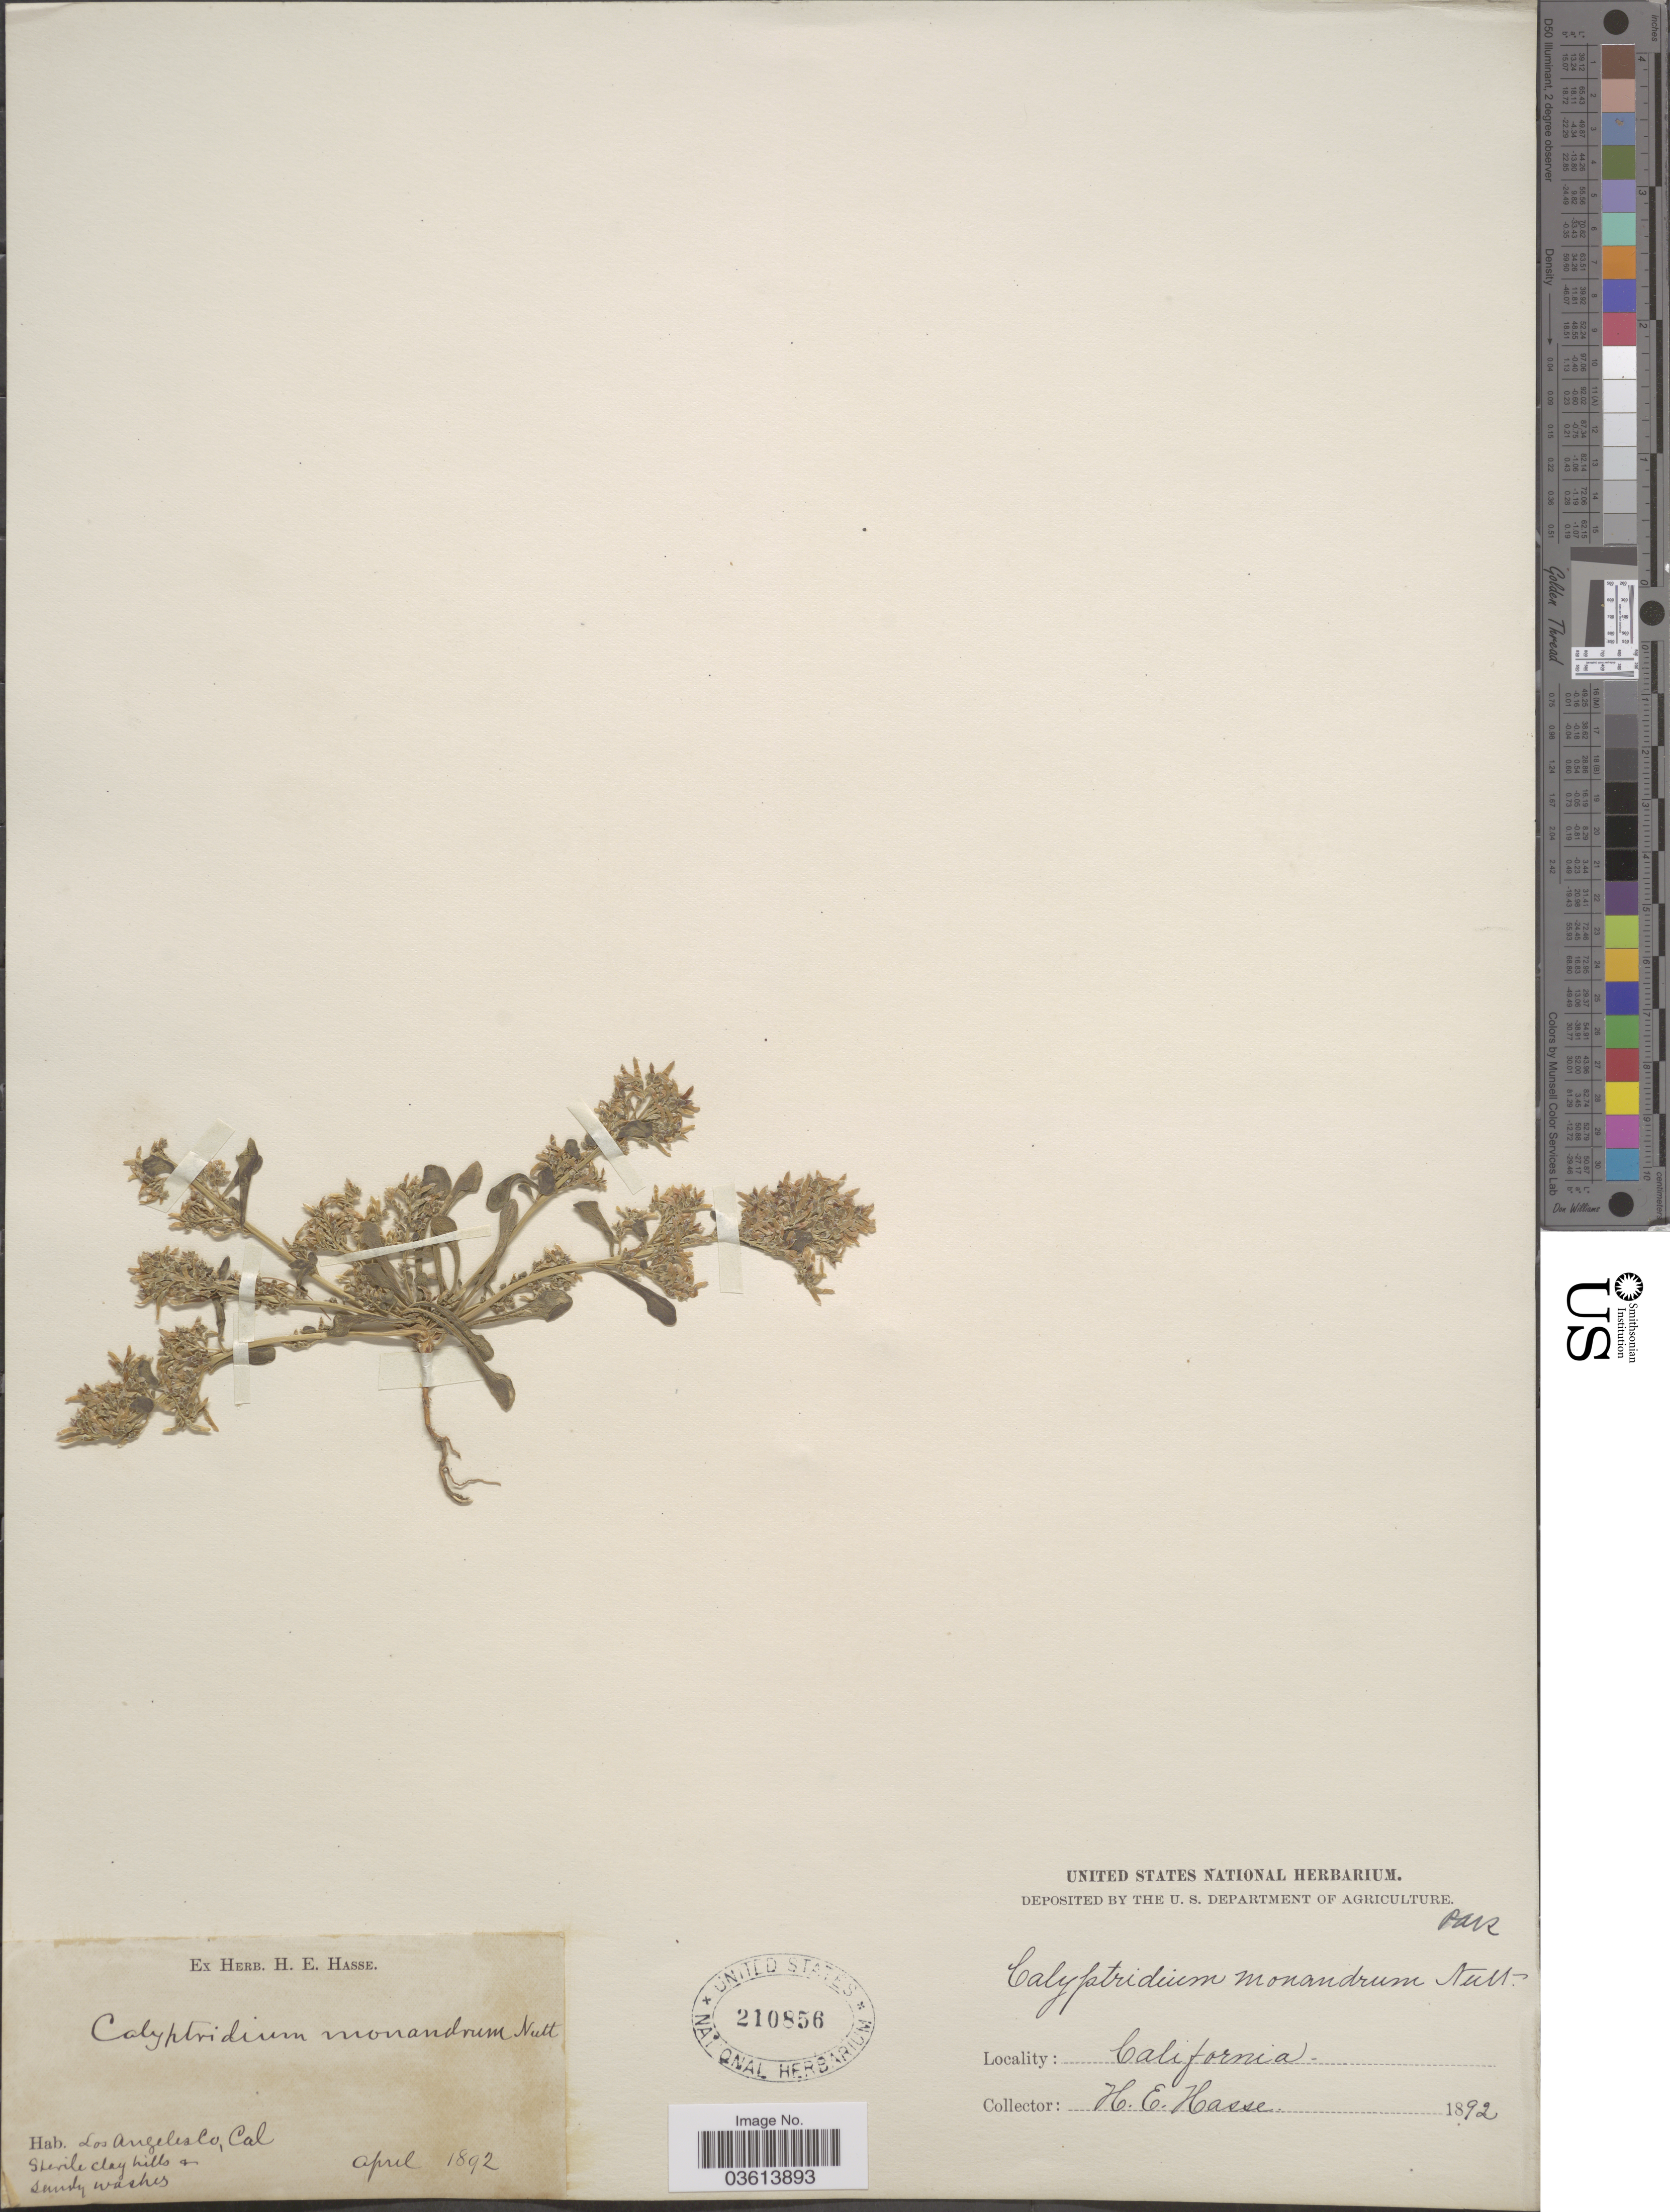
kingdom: Plantae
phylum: Tracheophyta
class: Magnoliopsida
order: Caryophyllales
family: Montiaceae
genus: Calyptridium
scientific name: Calyptridium monandrum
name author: (Nutt.) Nutt.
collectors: H. E. Hasse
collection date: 1892-04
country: United States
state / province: California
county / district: Los Angeles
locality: Los Angeles Co.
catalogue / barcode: US 210856